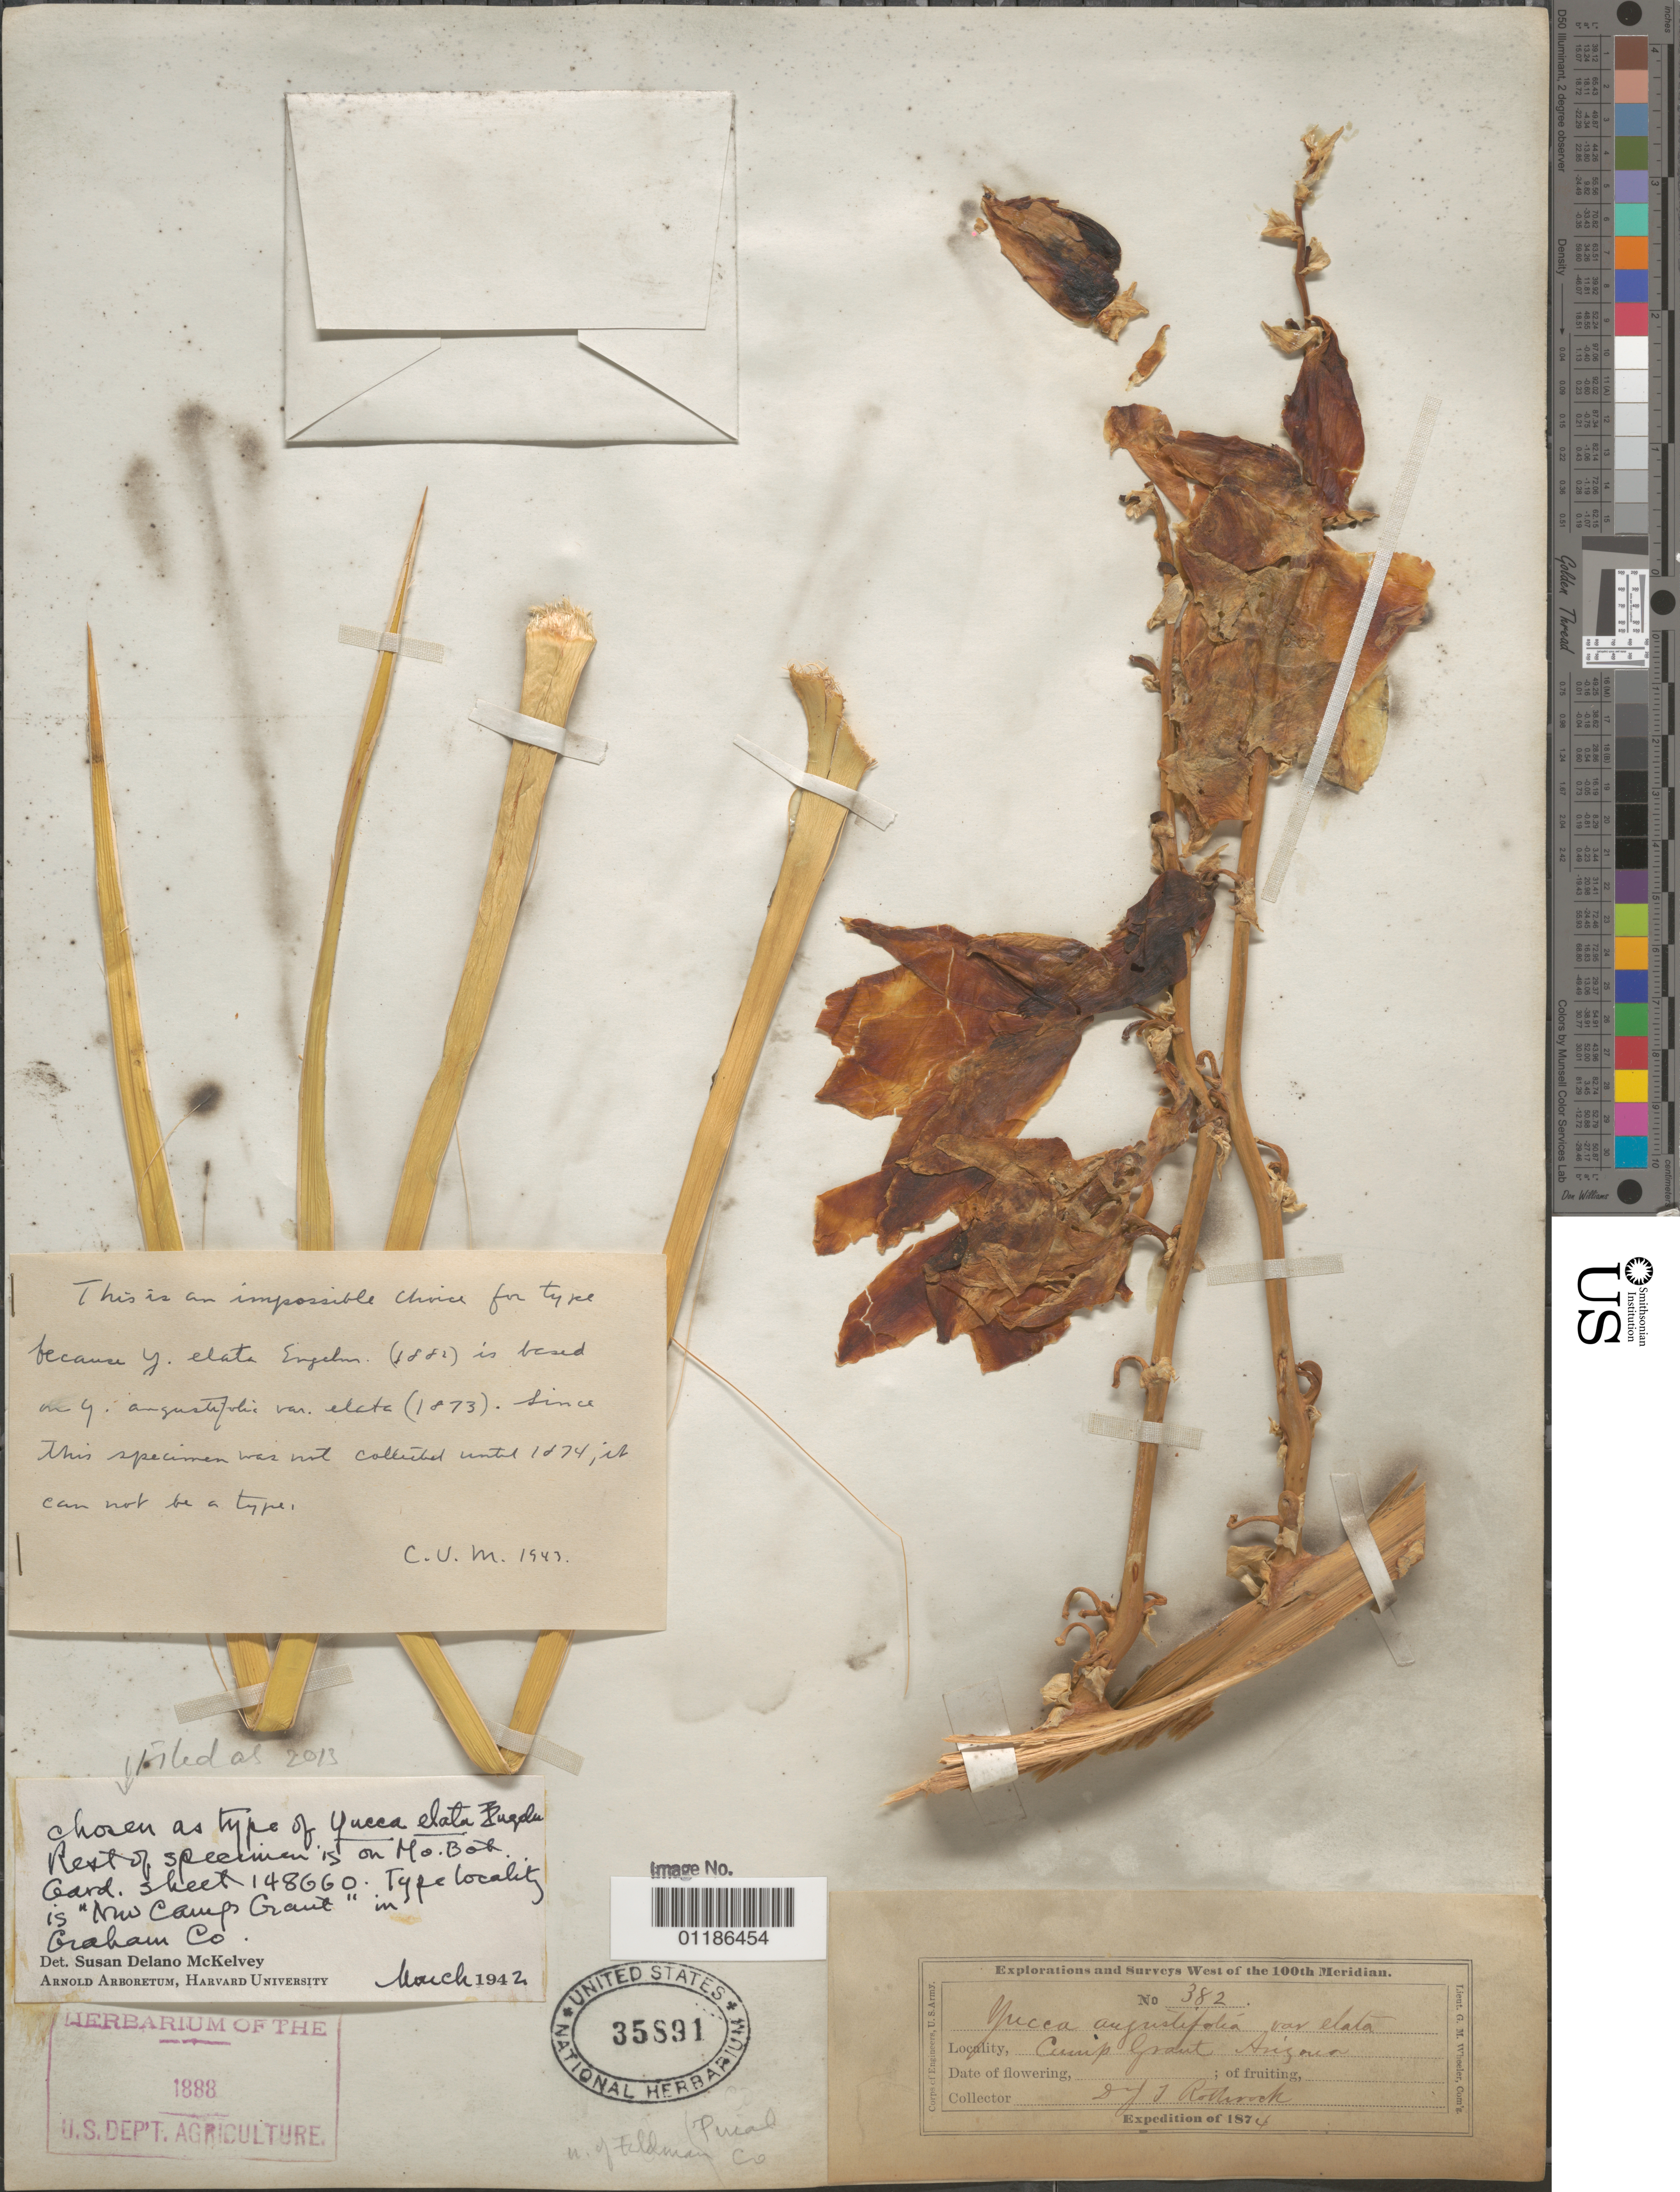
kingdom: Plantae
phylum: Tracheophyta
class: Liliopsida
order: Asparagales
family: Asparagaceae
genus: Yucca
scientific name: Yucca elata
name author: (Engelm.) Engelm.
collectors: J. T. Rothrock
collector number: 382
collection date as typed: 1874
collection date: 1874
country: United States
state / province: Arizona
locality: Camp Grant.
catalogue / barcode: US 35891